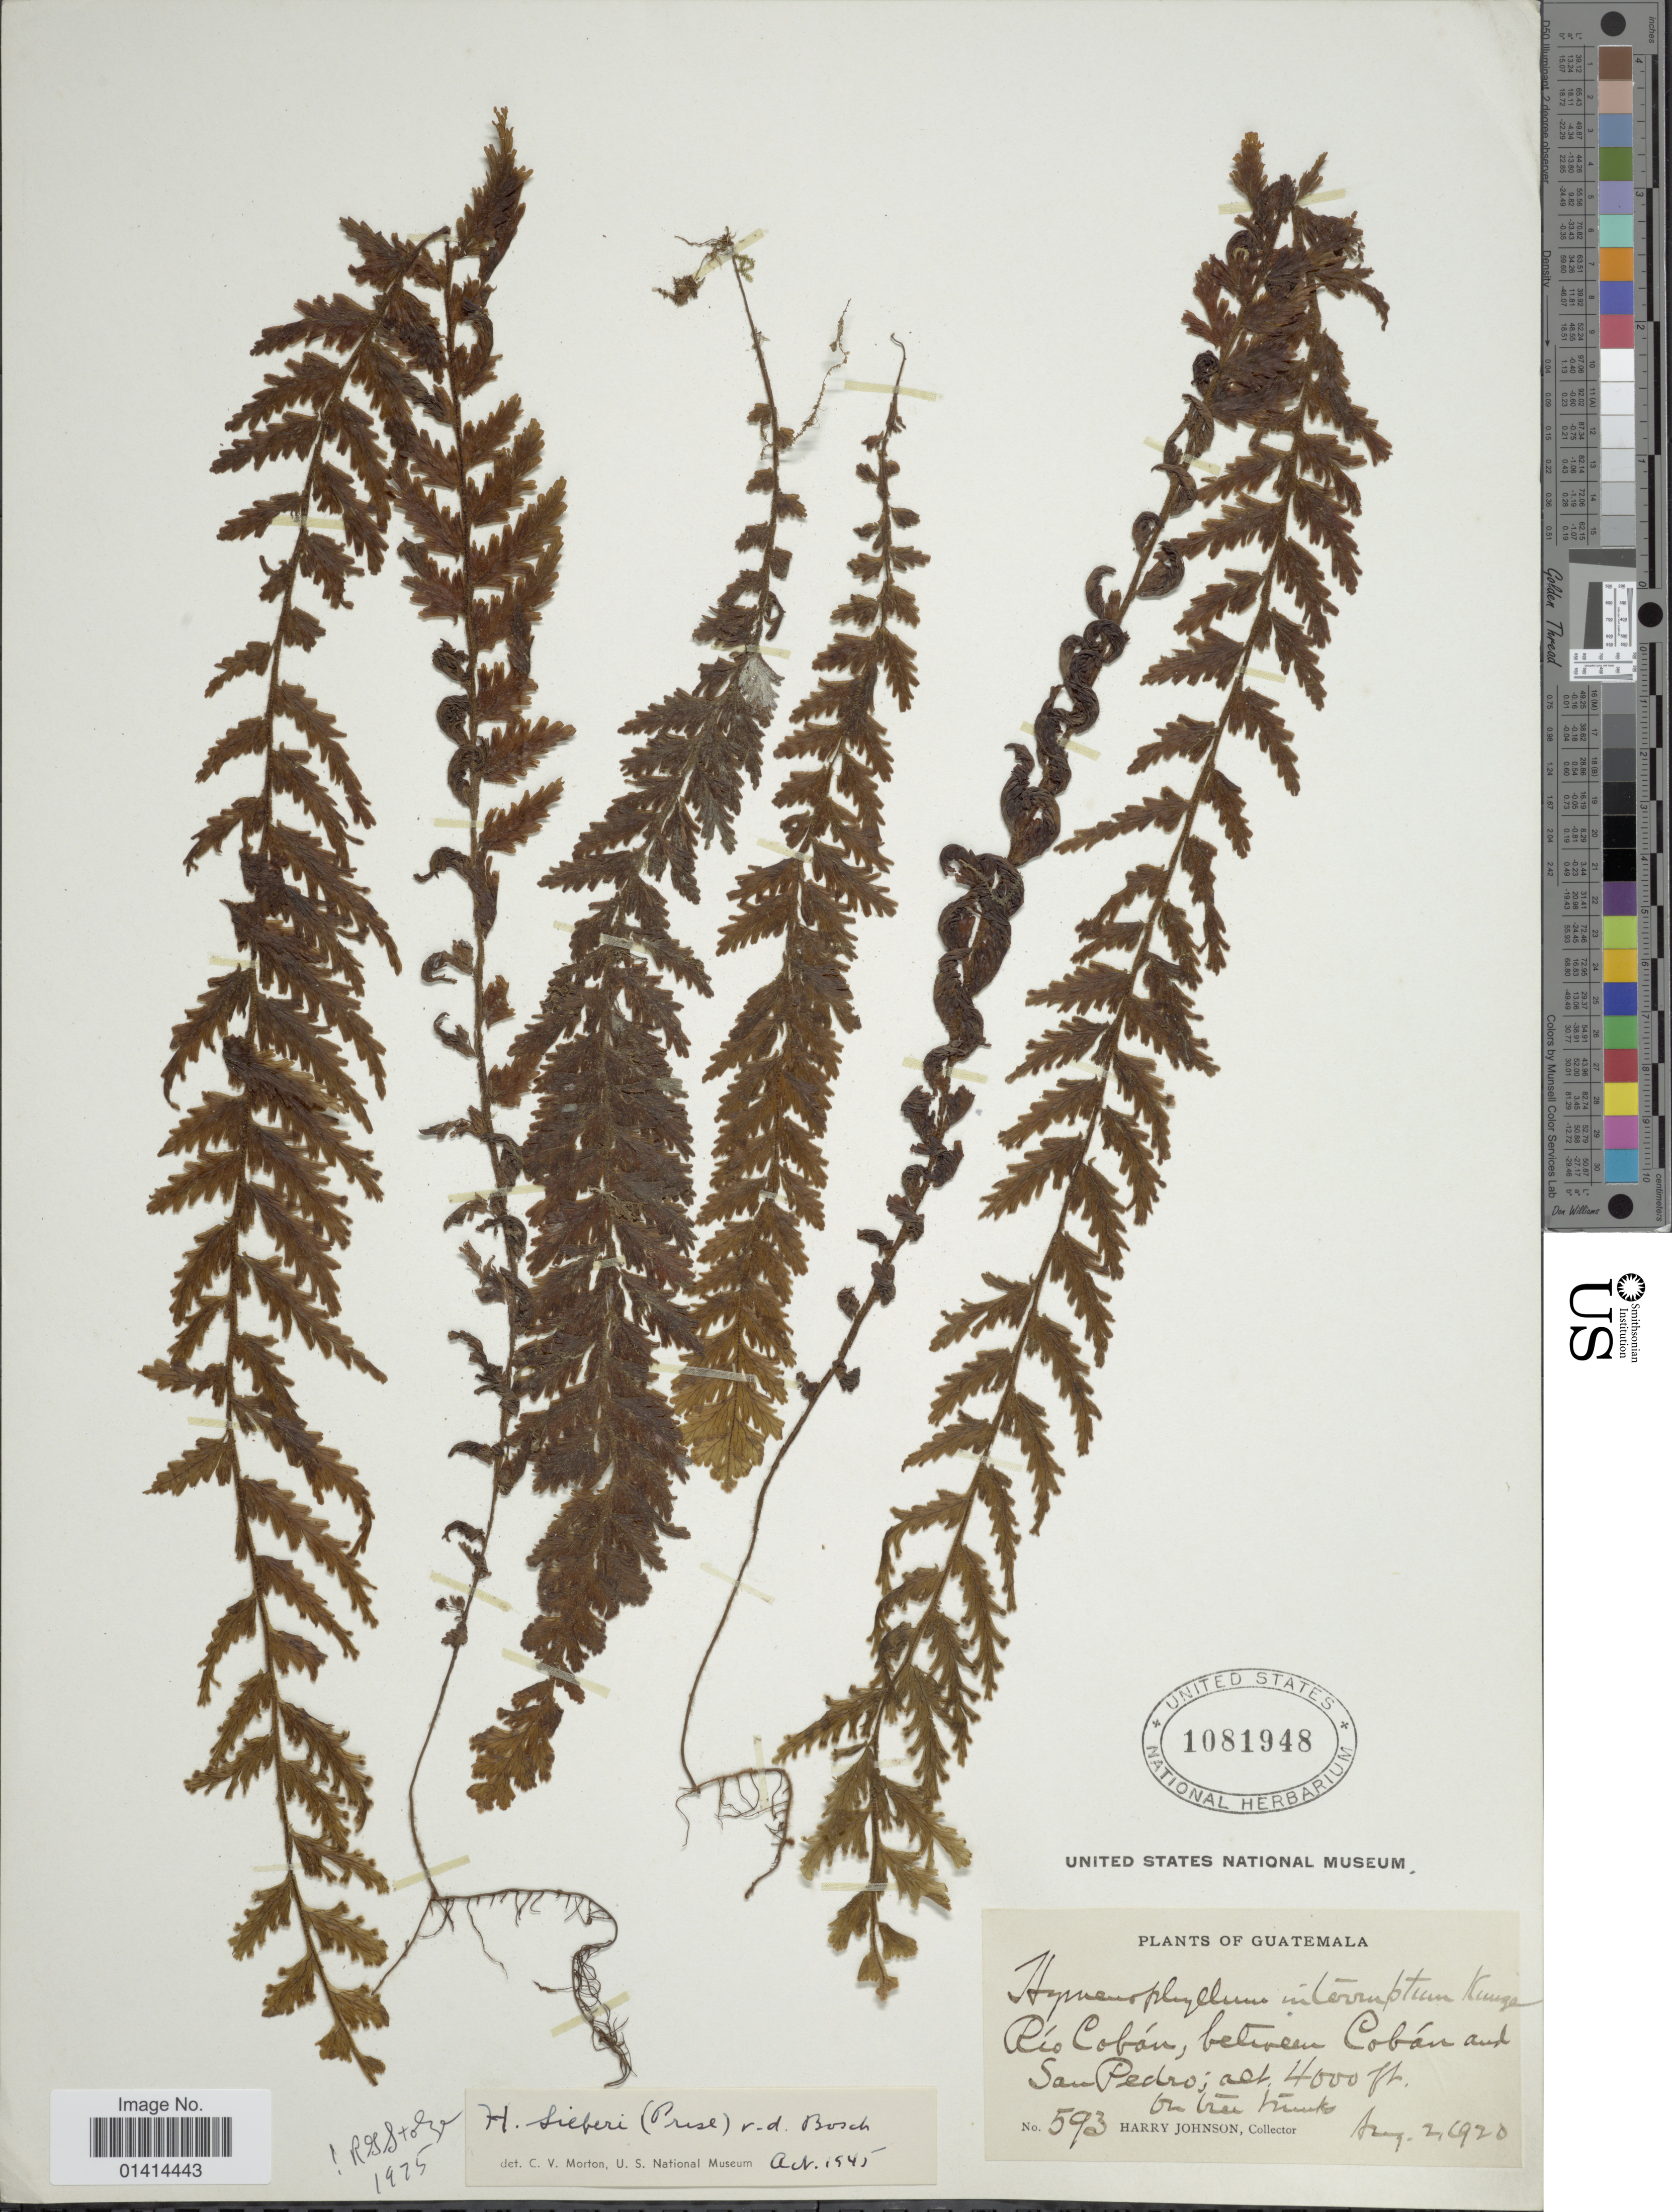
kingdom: Plantae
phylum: Tracheophyta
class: Polypodiopsida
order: Hymenophyllales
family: Hymenophyllaceae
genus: Hymenophyllum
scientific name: Hymenophyllum sieberi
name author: (C. Presl) Bosch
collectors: H. Johnson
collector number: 593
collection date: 1920-08-02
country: Guatemala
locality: Río Cobán, between Cobán and San Pedro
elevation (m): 1219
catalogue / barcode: US 1081948